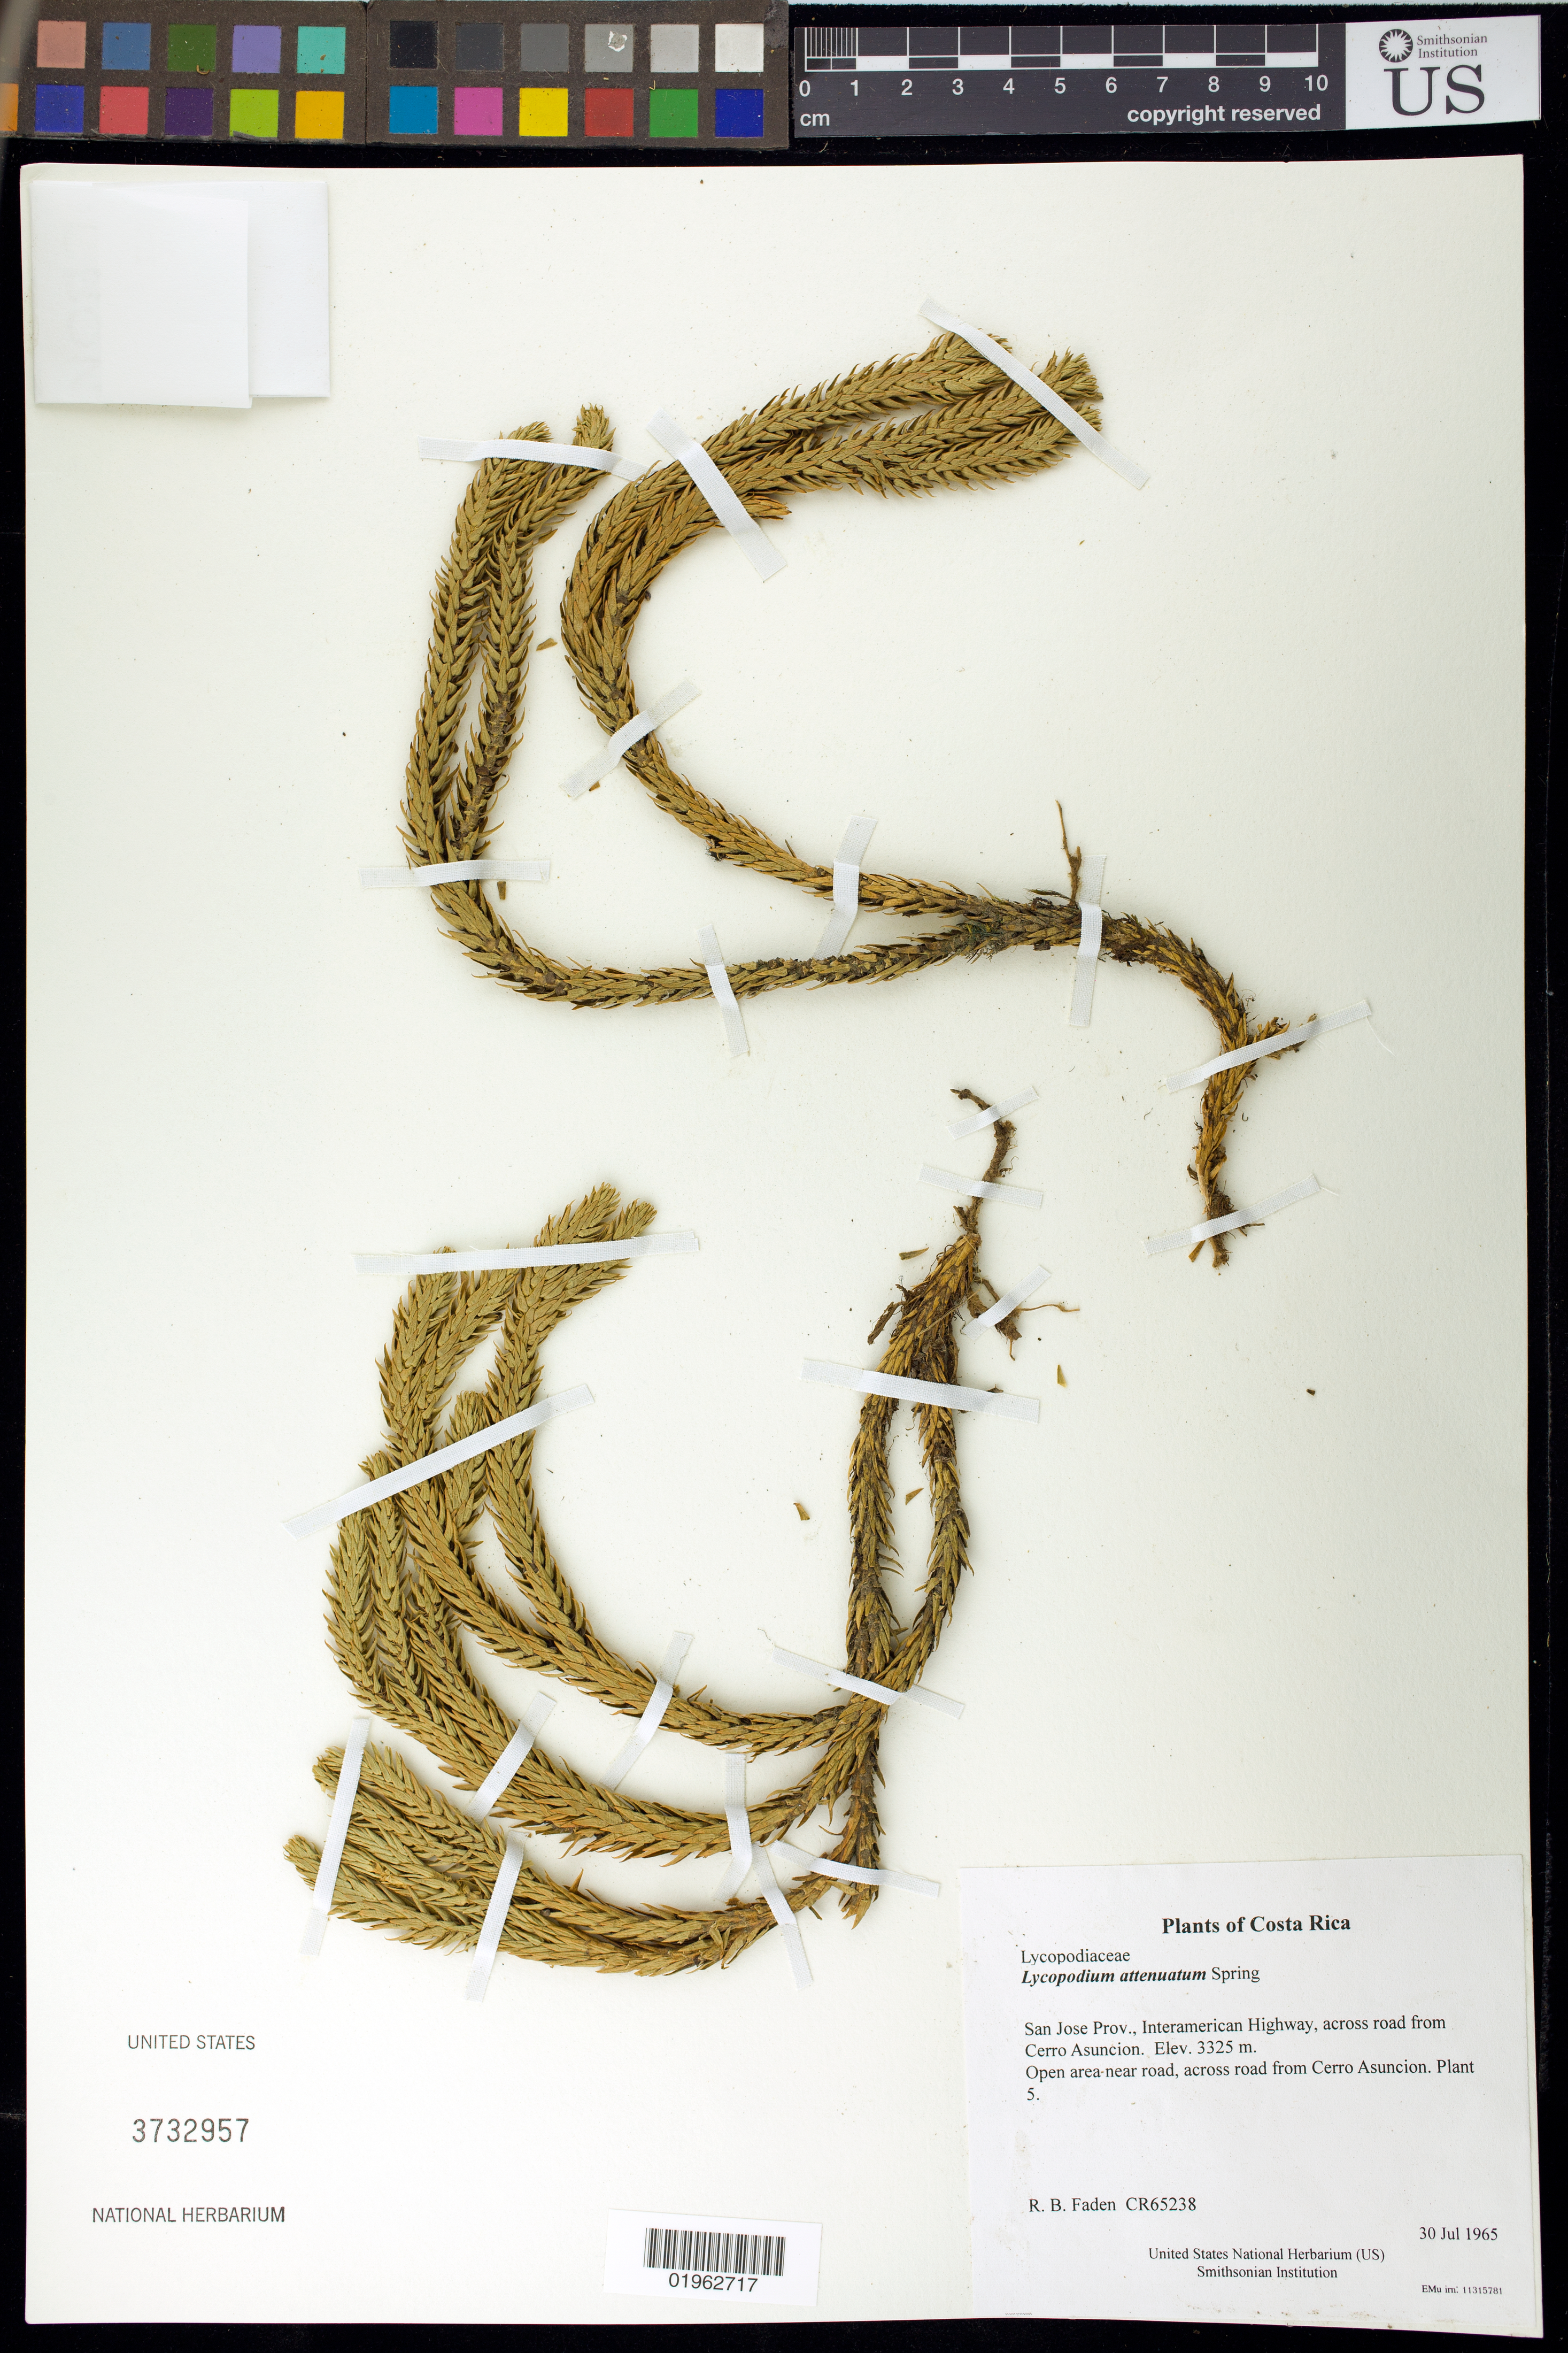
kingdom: Plantae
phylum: Tracheophyta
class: Lycopodiopsida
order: Lycopodiales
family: Lycopodiaceae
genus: Phlegmariurus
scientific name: Phlegmariurus attenuatus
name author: (Spring) B. Øllg.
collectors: R. B. Faden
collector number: CR65238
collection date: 1965-07-30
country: Costa Rica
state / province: San Jose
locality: Interamerican Highway, across road from Cerro Asuncion.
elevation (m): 3325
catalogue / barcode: US 3732957